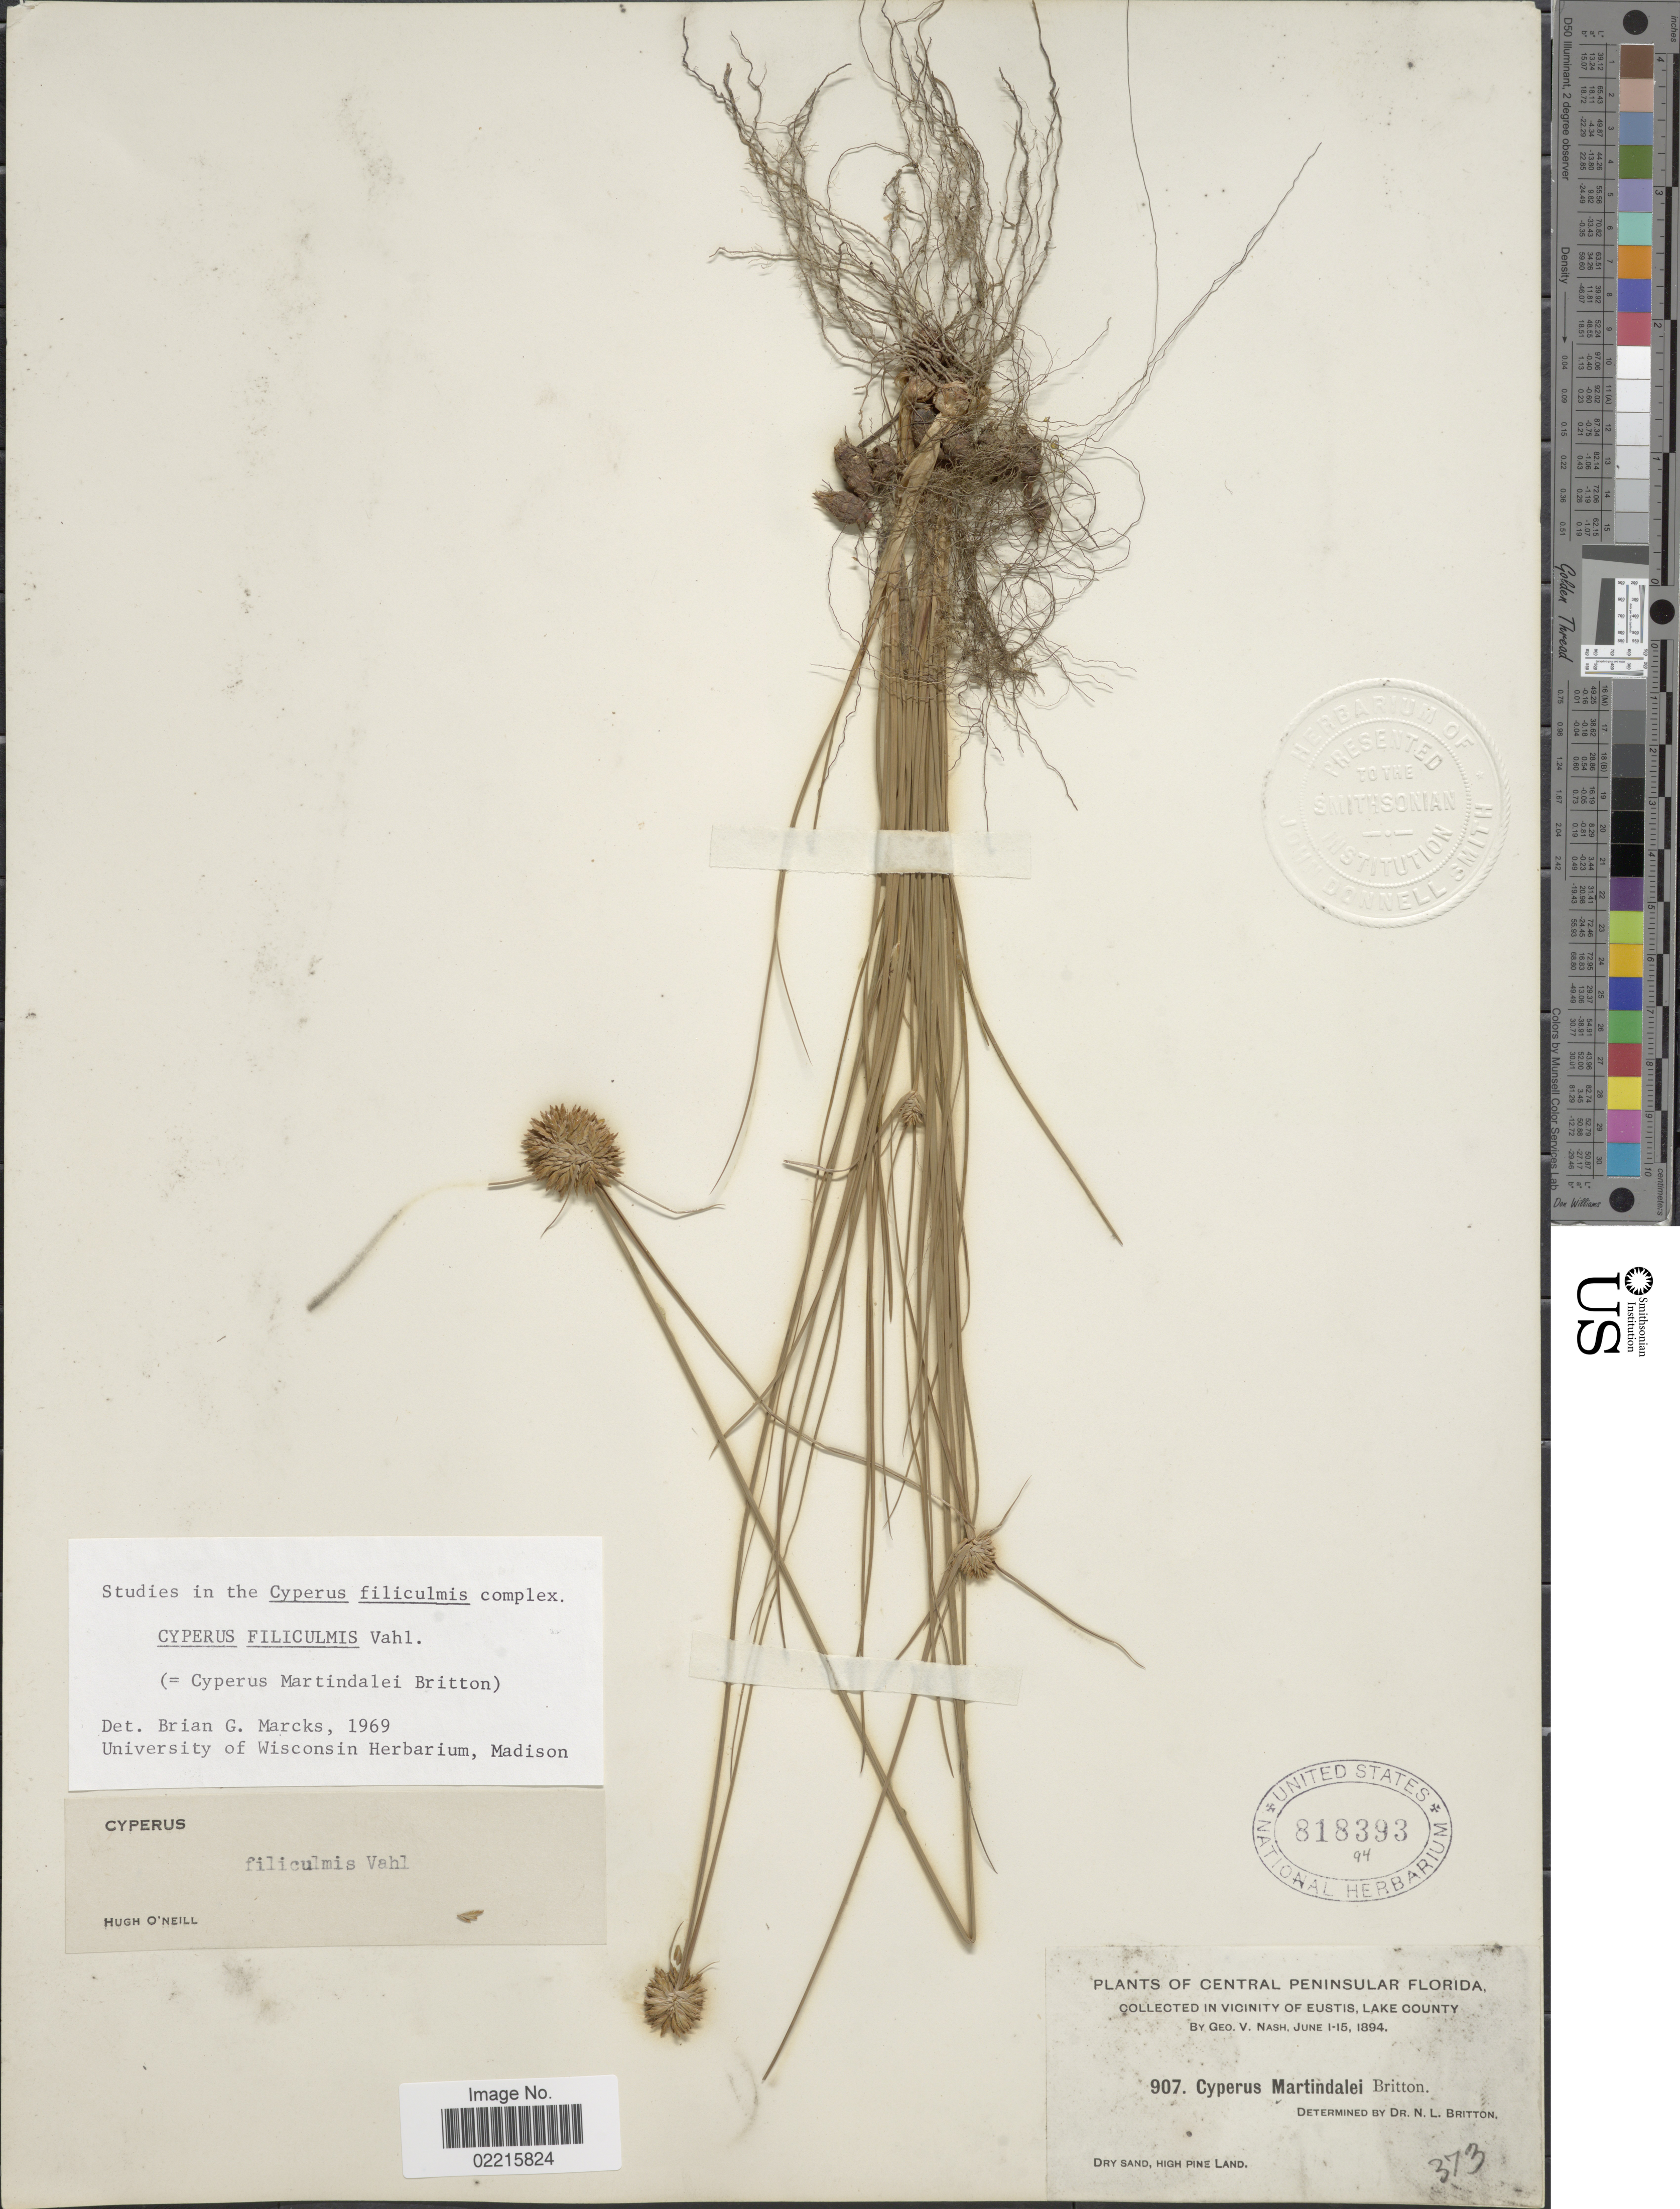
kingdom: Plantae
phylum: Tracheophyta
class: Liliopsida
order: Poales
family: Cyperaceae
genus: Cyperus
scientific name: Cyperus filiculmis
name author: Vahl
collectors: G. V. Nash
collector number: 907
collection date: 1894-06-01/1894-06-15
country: United States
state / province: Florida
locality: Central Peninsular Florida. In Vicinity of Eustis, Lake County. Dry sand, High Pine Land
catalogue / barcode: US 818393